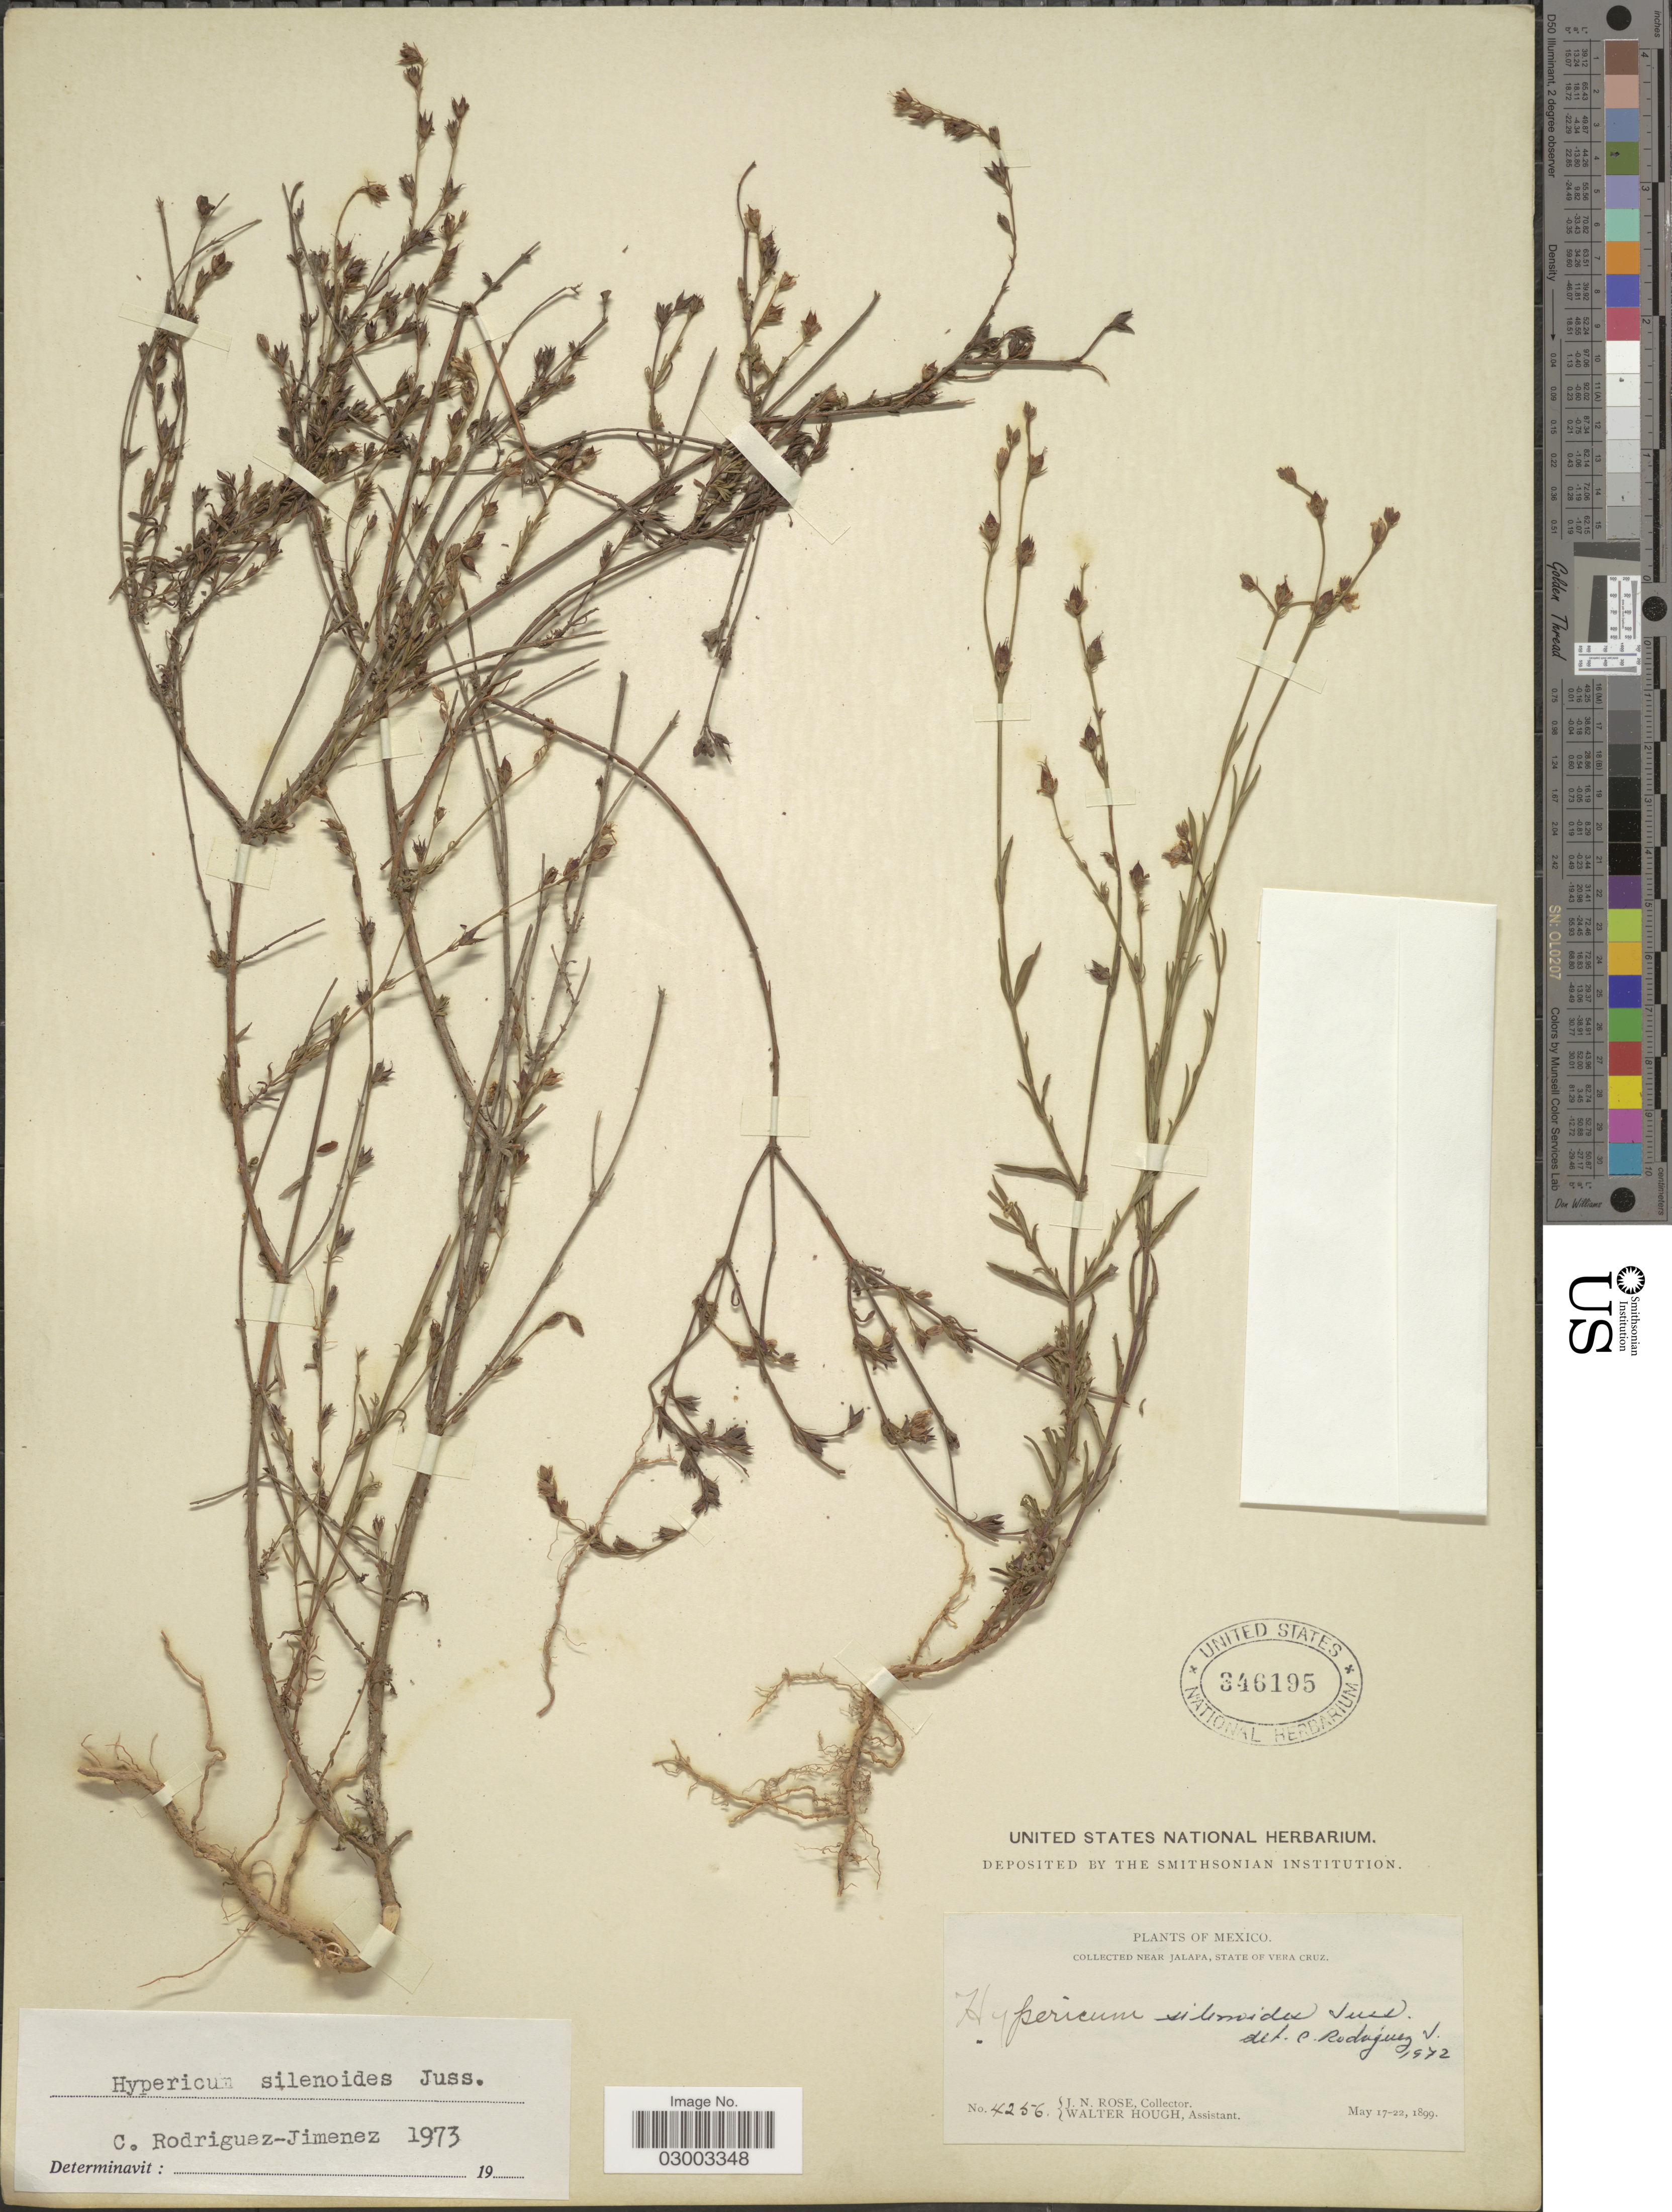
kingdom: Plantae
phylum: Tracheophyta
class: Magnoliopsida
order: Malpighiales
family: Hypericaceae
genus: Hypericum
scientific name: Hypericum silenoides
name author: Juss.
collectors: J. N. Rose & W. Hough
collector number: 4256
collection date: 1899-05-17/1899-05-22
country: Mexico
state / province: Veracruz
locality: Near Jalapa, State of Vera Cruz.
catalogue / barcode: US 346195